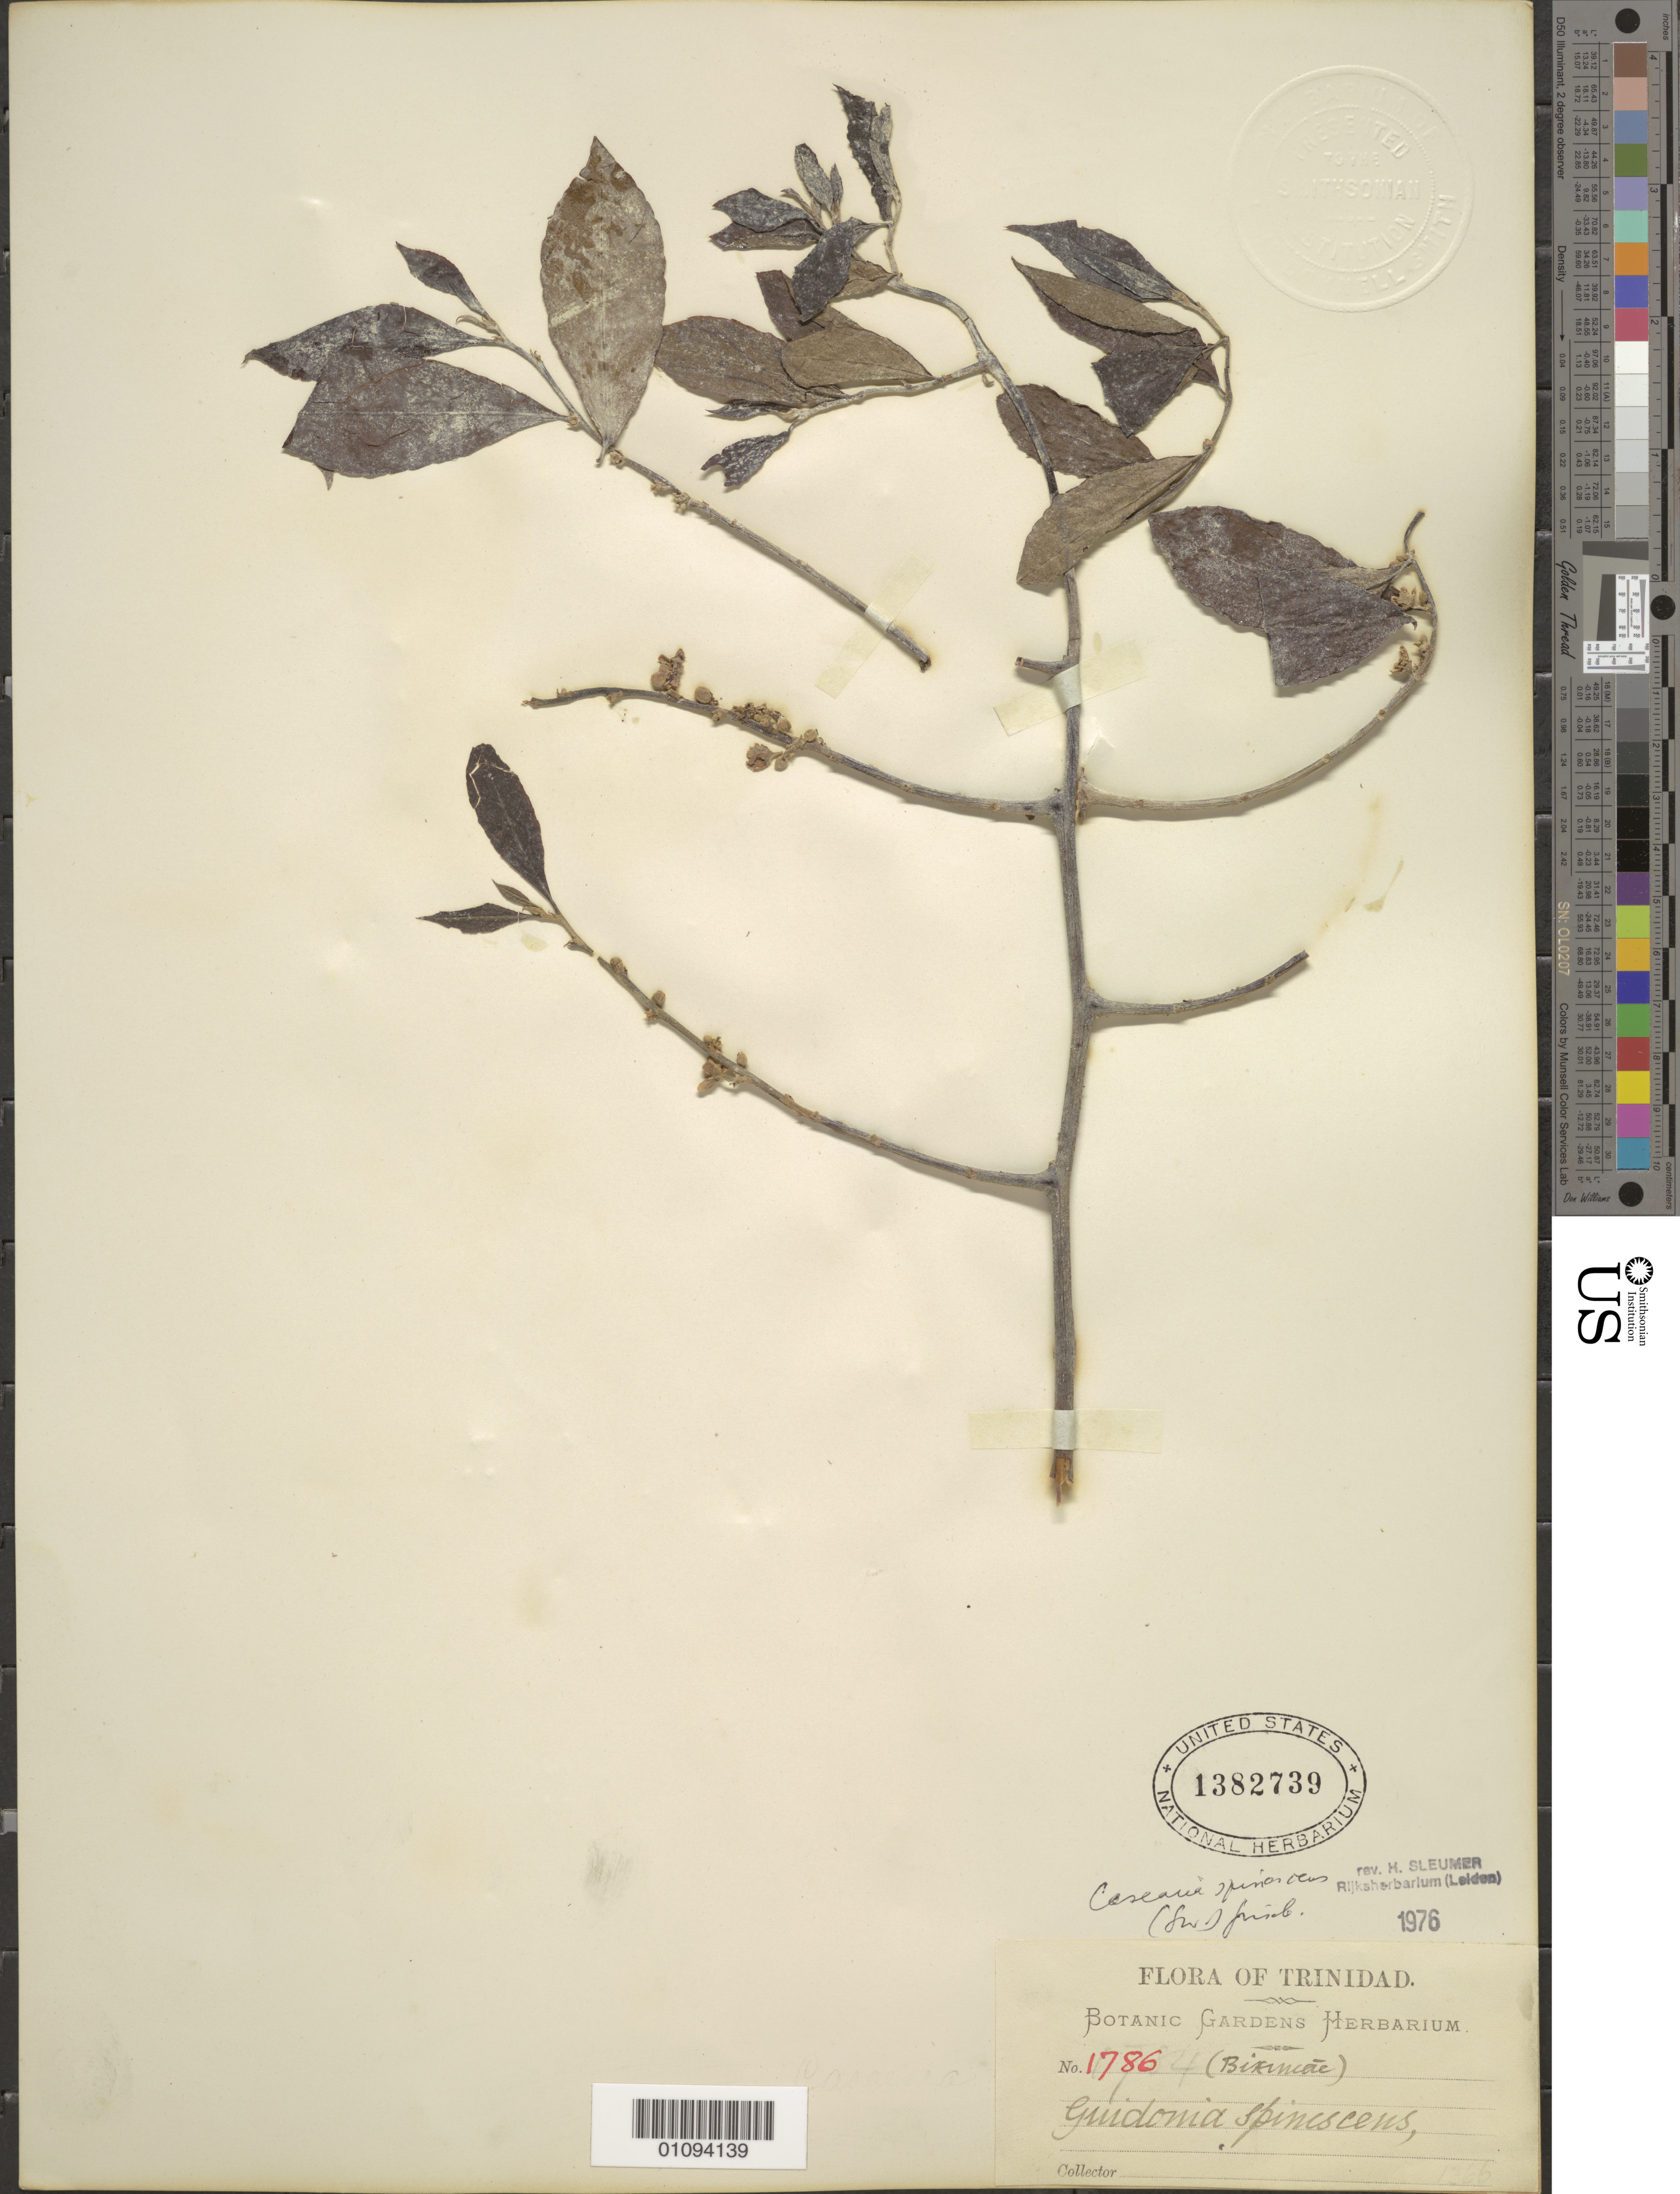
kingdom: Plantae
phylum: Tracheophyta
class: Magnoliopsida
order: Malpighiales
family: Salicaceae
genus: Casearia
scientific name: Casearia spinescens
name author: (Sw.) Griseb.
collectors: Botanic Gardens Herbarium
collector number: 1786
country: Trinidad and Tobago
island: Trinidad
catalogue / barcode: US 1382739